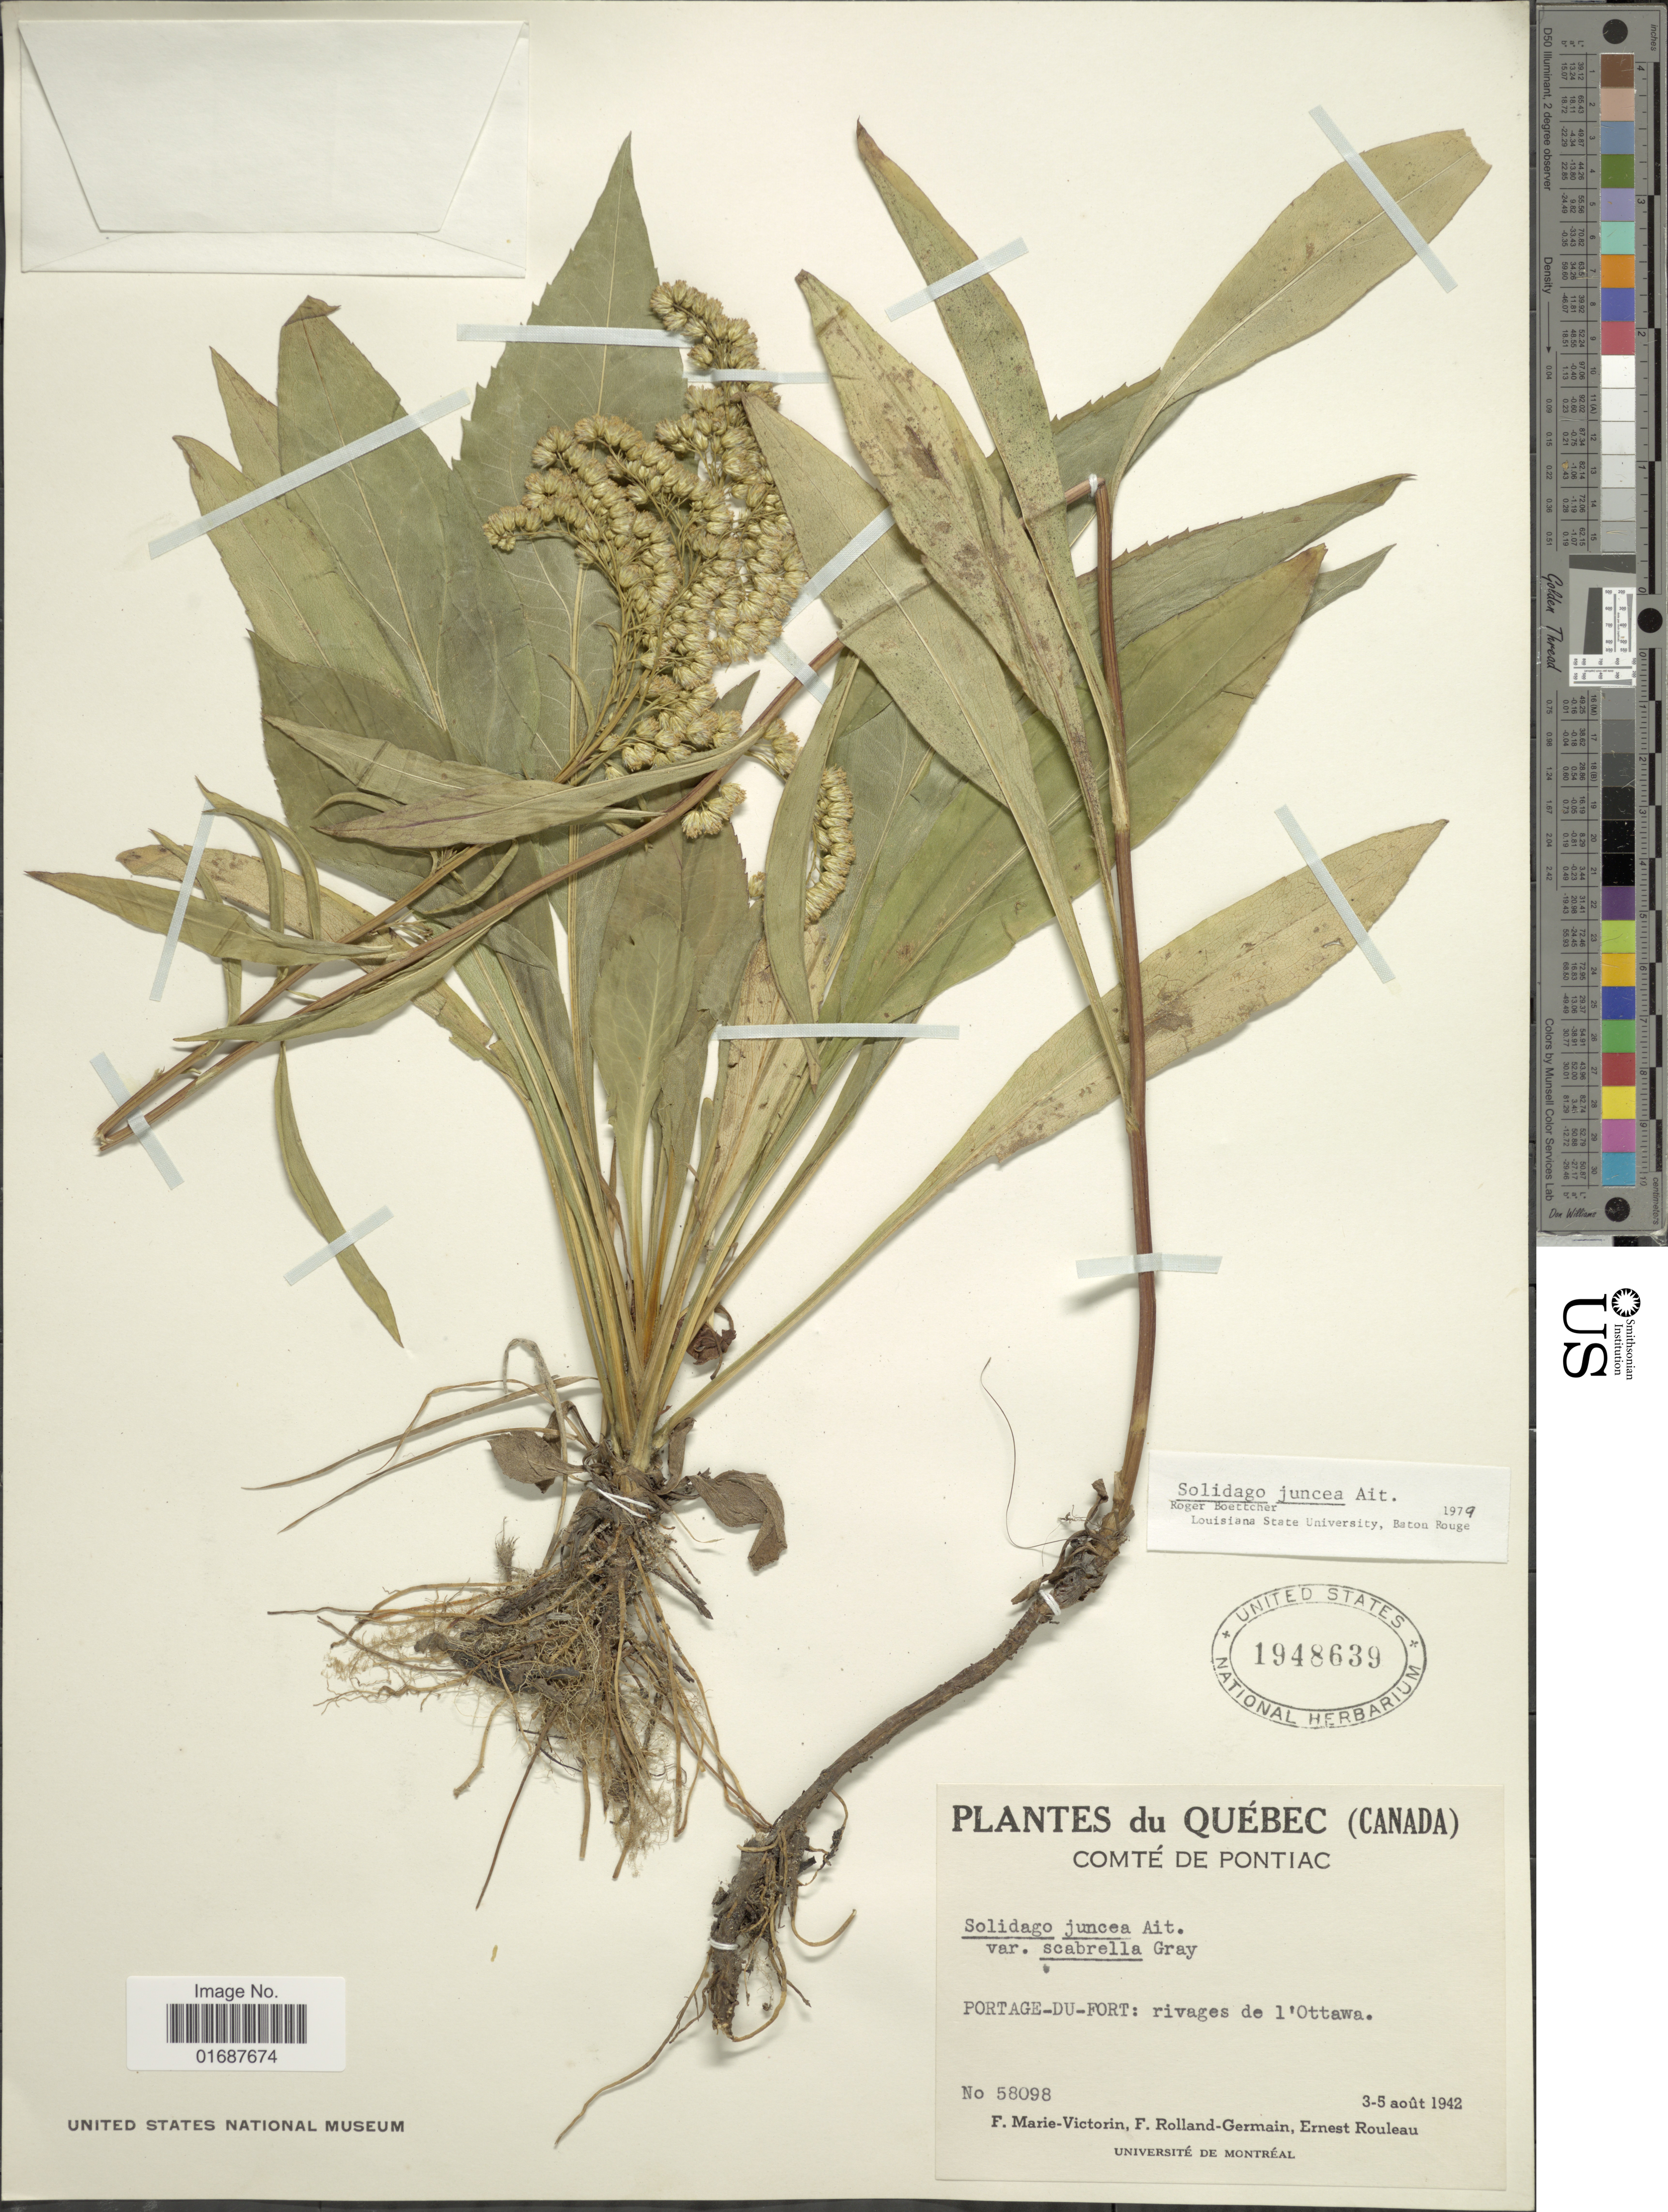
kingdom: Plantae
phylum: Tracheophyta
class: Magnoliopsida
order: Asterales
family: Asteraceae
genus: Solidago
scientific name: Solidago juncea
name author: Aiton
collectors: Fr. Marie-Victorin, Rolland-Germain & E. Rouleau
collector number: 58098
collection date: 1942-08-03/1942-08-08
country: Canada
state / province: Quebec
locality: Comté de Pontiac. Portage-du-Fort: rivages de l'Ottawa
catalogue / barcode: US 1948639